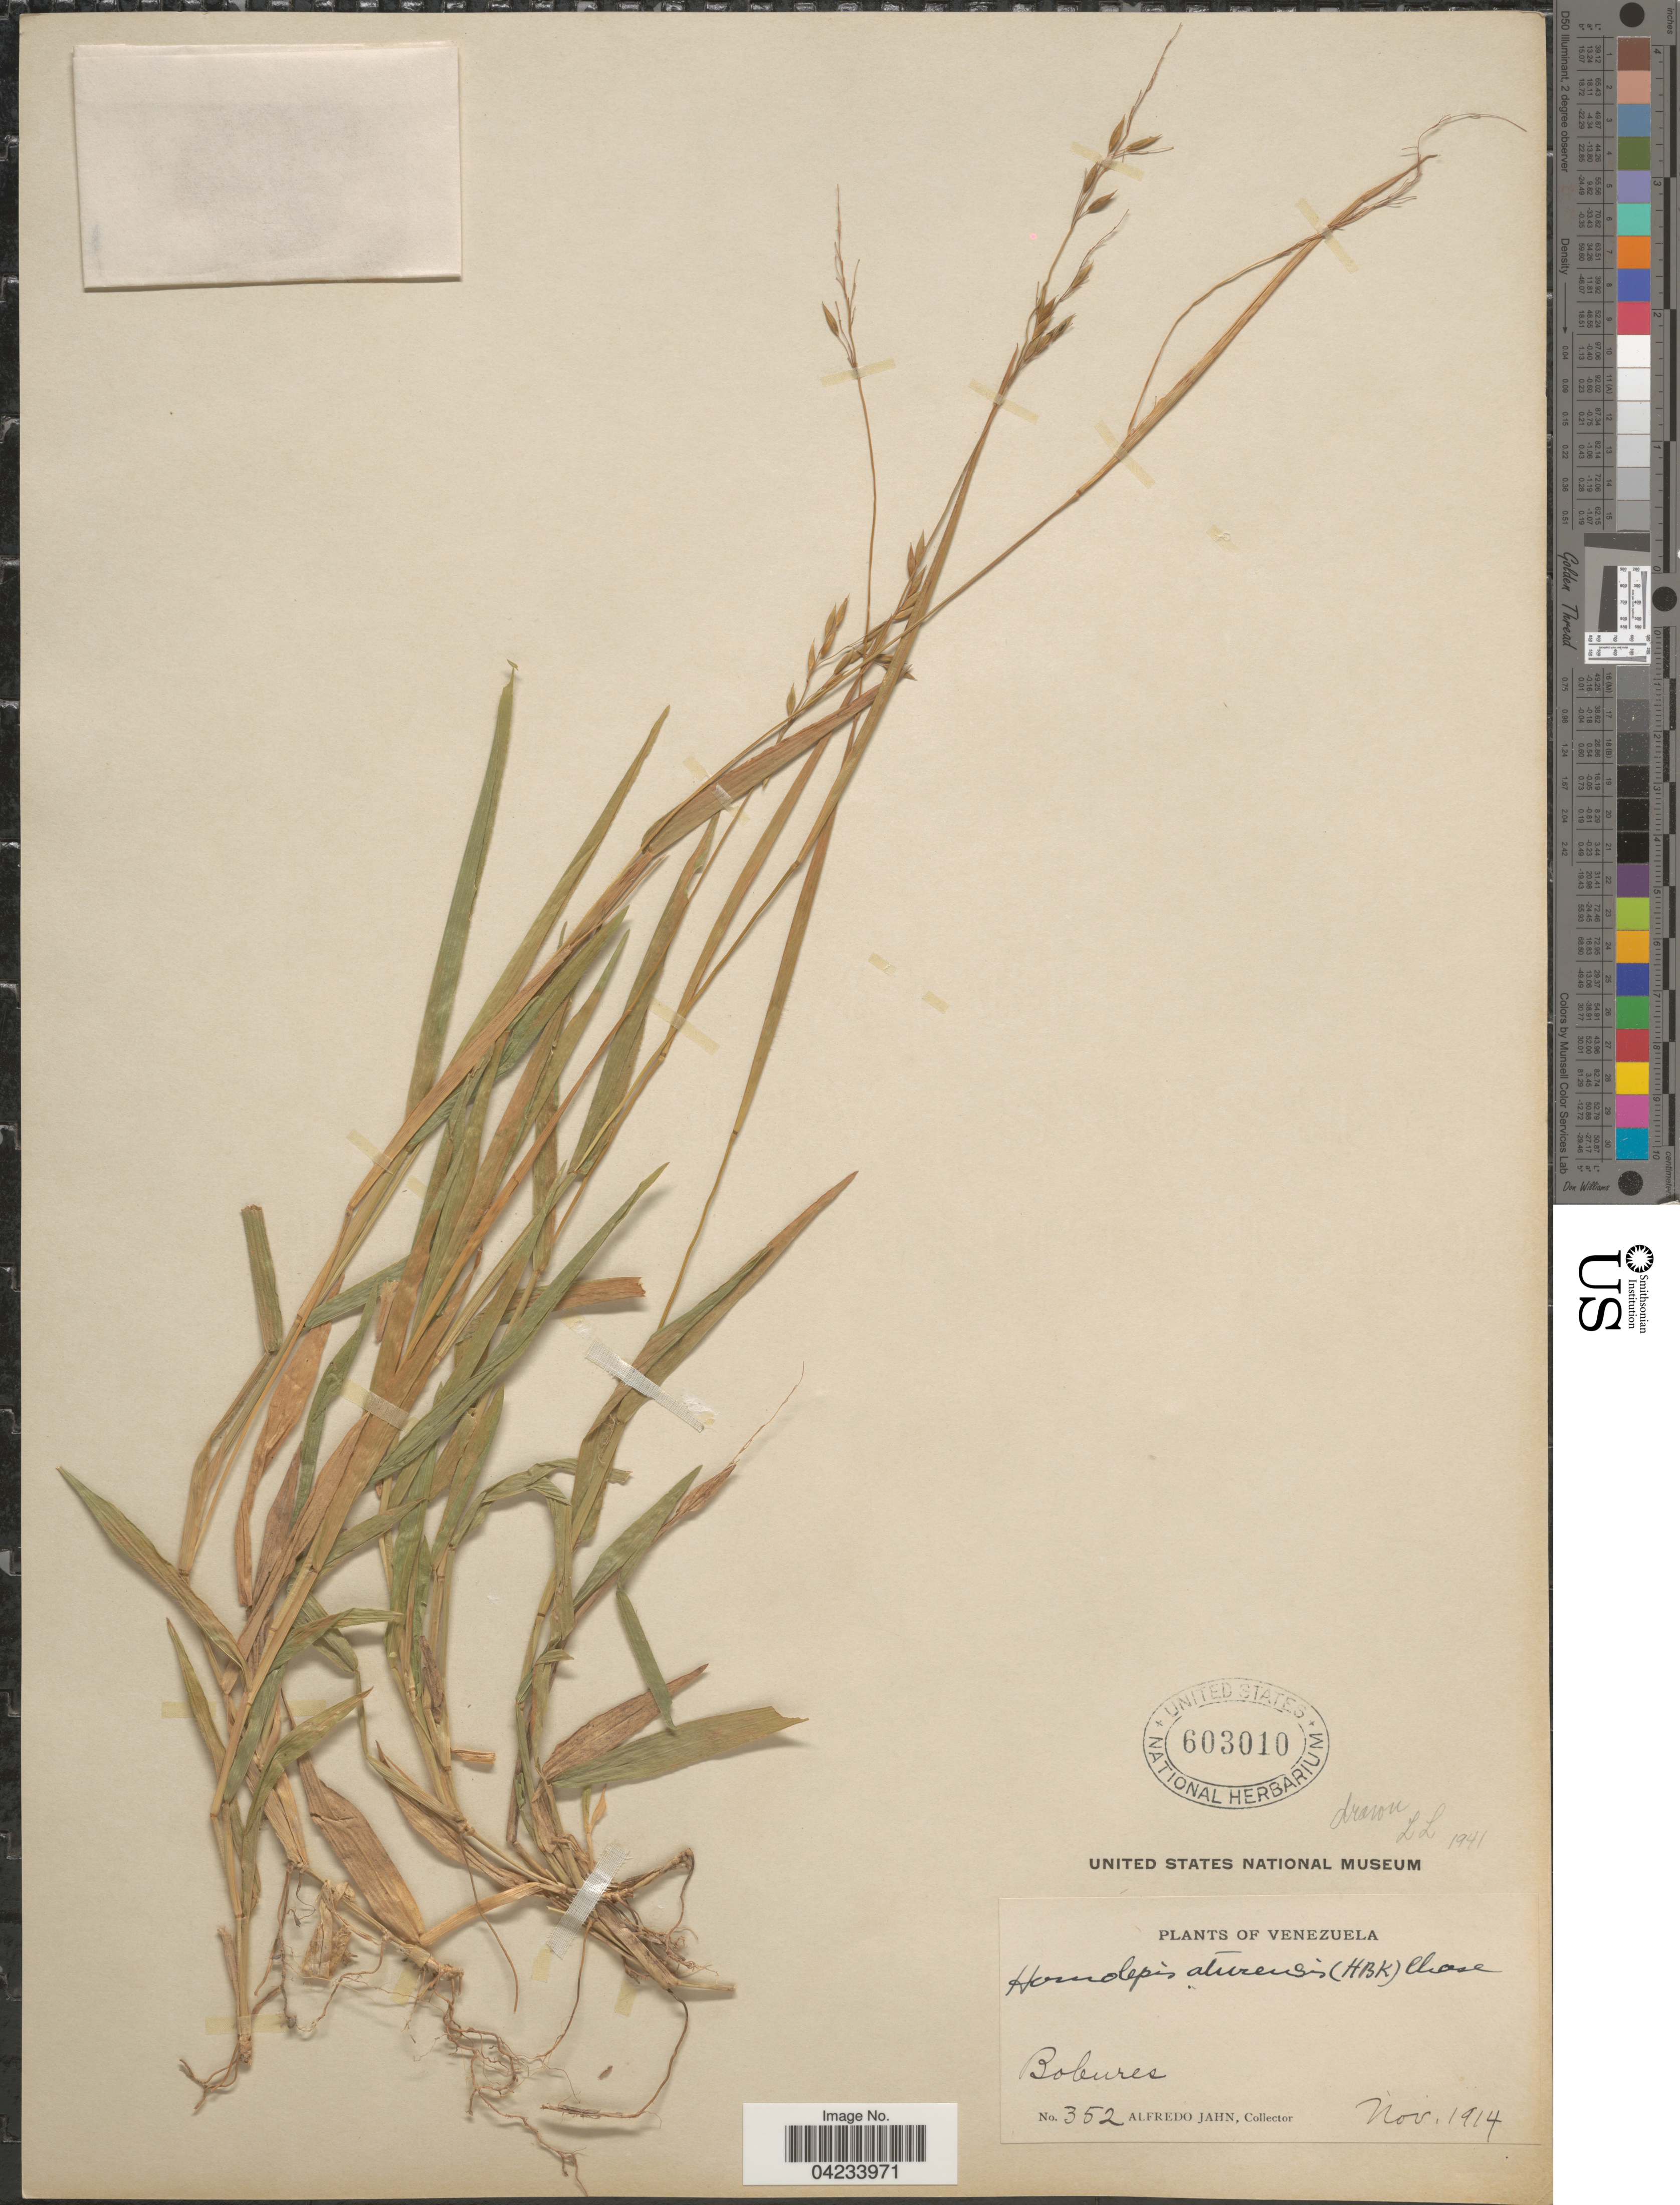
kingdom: Plantae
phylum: Tracheophyta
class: Liliopsida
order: Poales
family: Poaceae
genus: Homolepis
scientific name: Homolepis aturensis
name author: (Kunth) Chase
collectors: A. Jahn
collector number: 352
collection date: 1914-11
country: Venezuela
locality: Bobures.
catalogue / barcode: US 603010